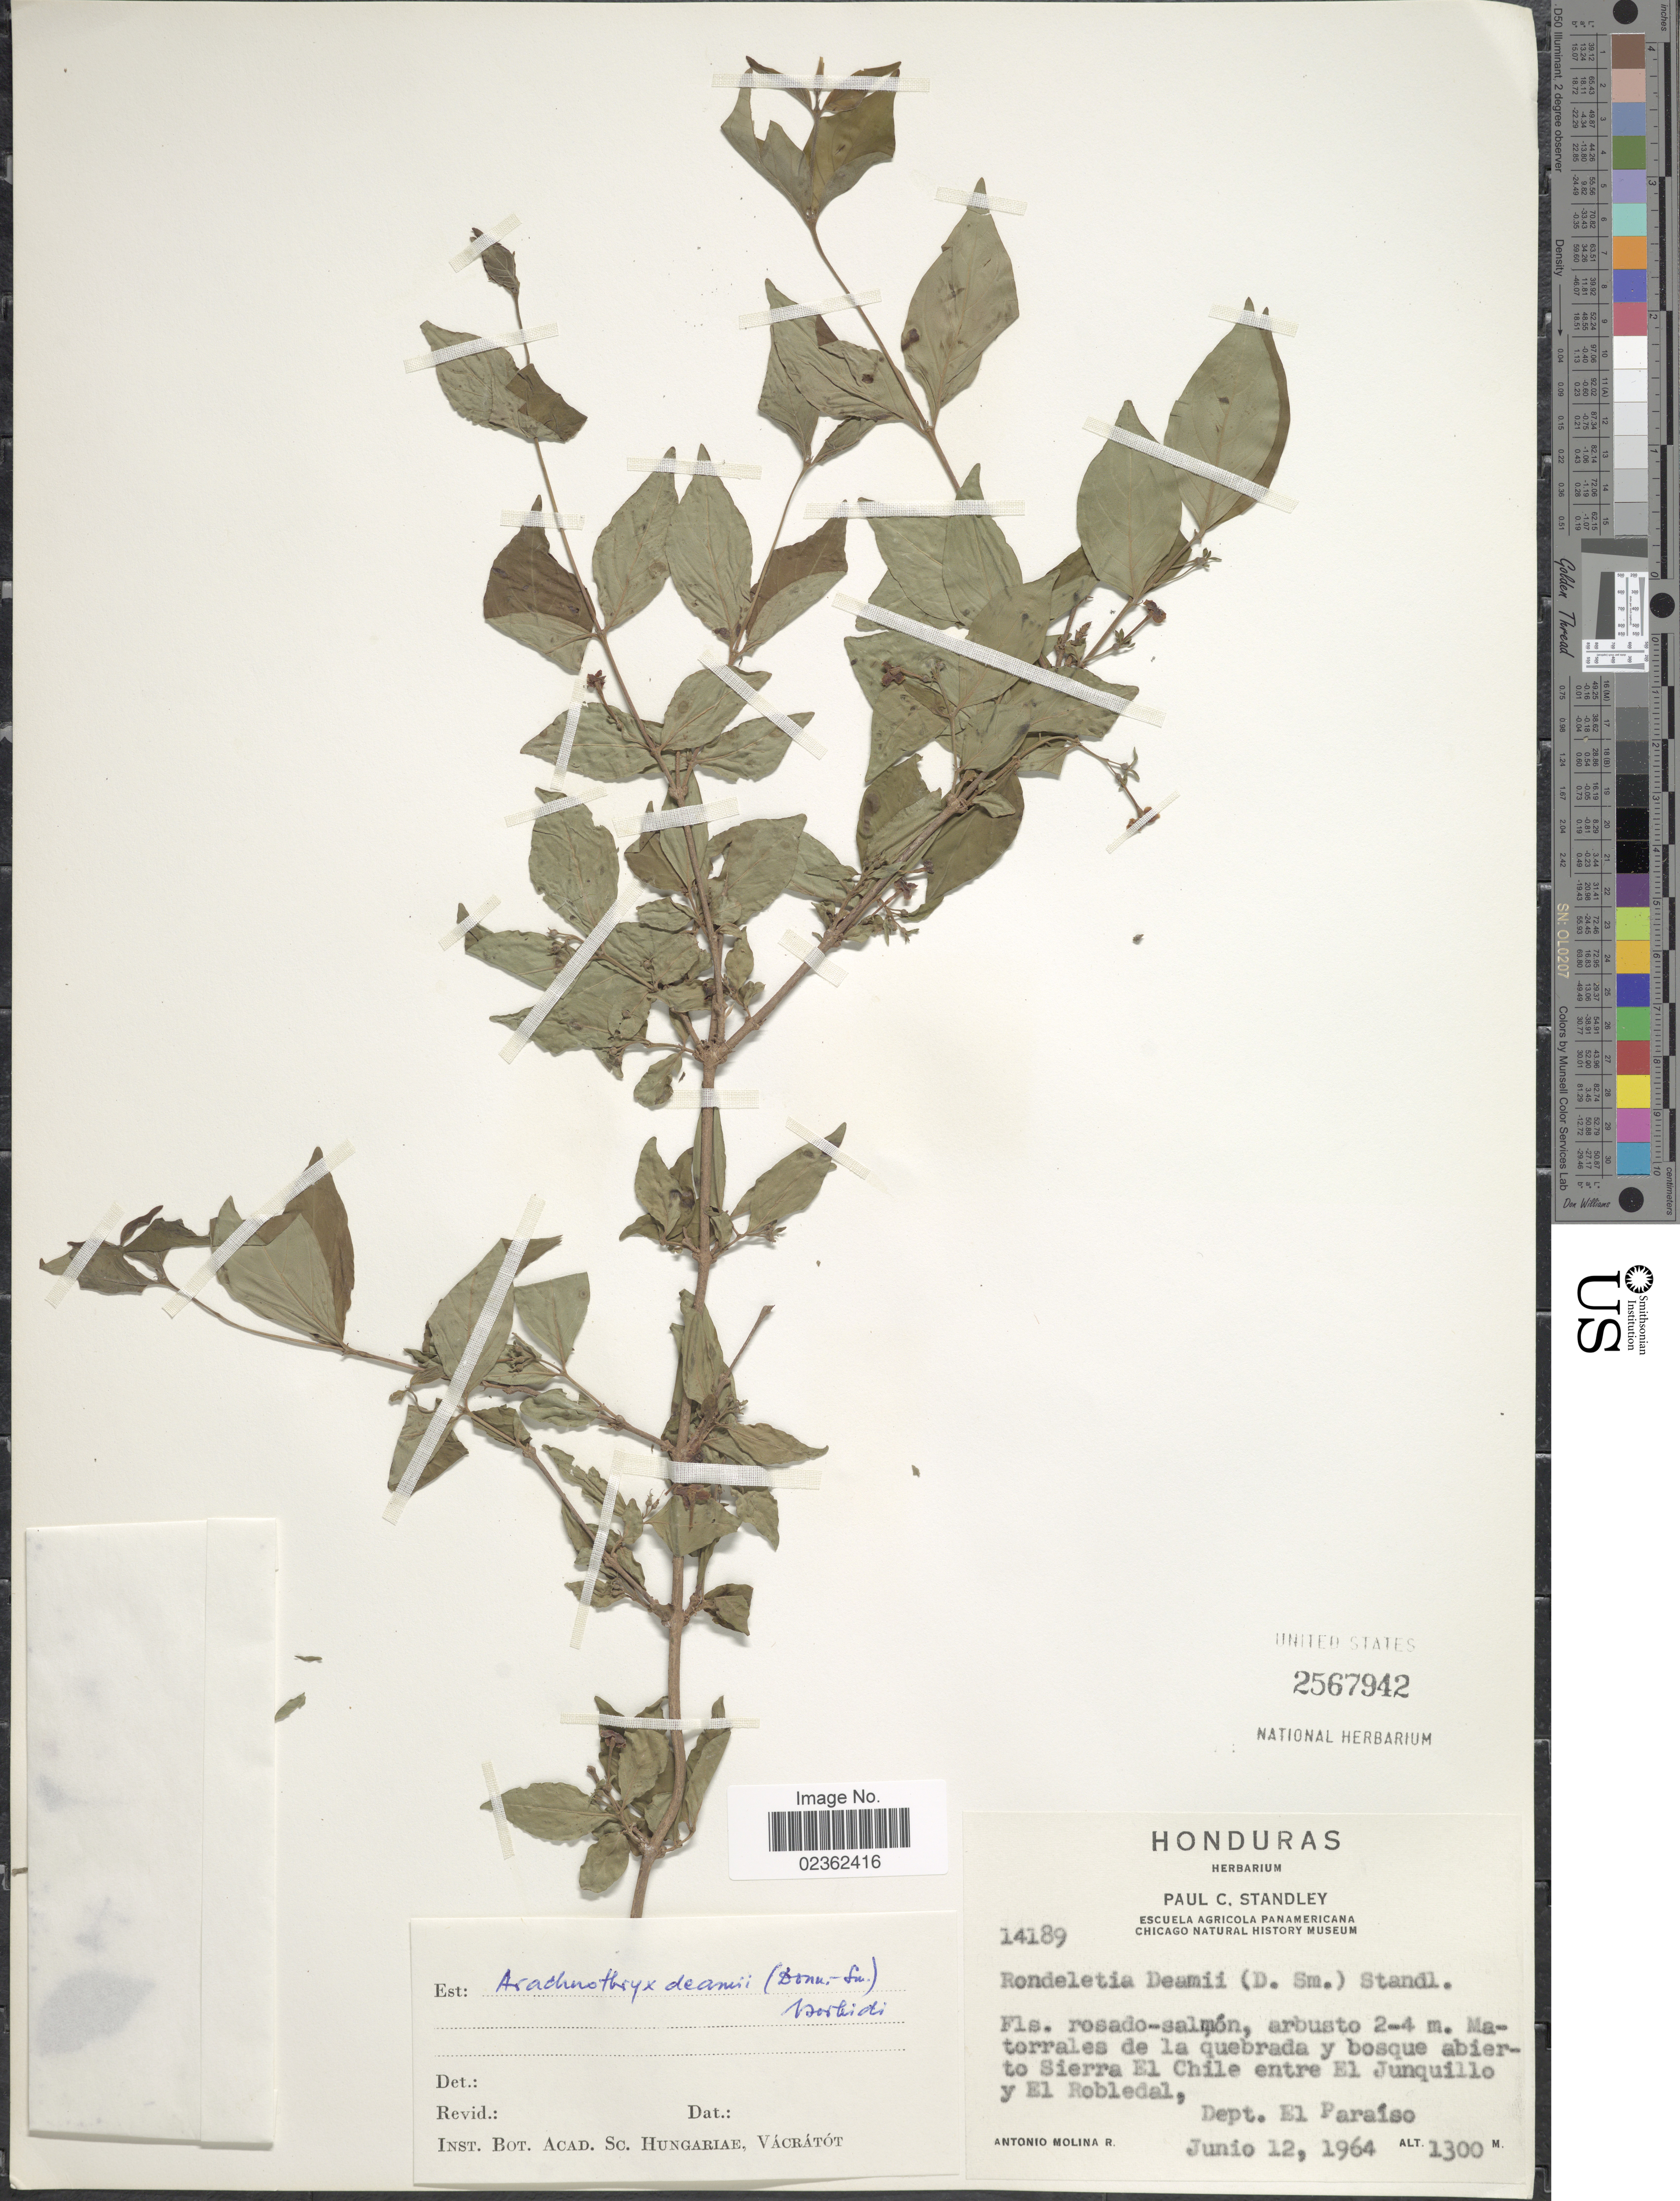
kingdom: Plantae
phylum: Tracheophyta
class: Magnoliopsida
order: Gentianales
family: Rubiaceae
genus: Arachnothryx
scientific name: Arachnothryx deamii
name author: (Donn. Sm.) Borhidi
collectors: A. Molina R.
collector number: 14189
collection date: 1964-06-12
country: Honduras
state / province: El Paraíso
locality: Matorrales de la quebrada y bosque abierto Sierra El Chile entre El Junquillo y El Robledal.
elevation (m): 1300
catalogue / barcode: US 2567942